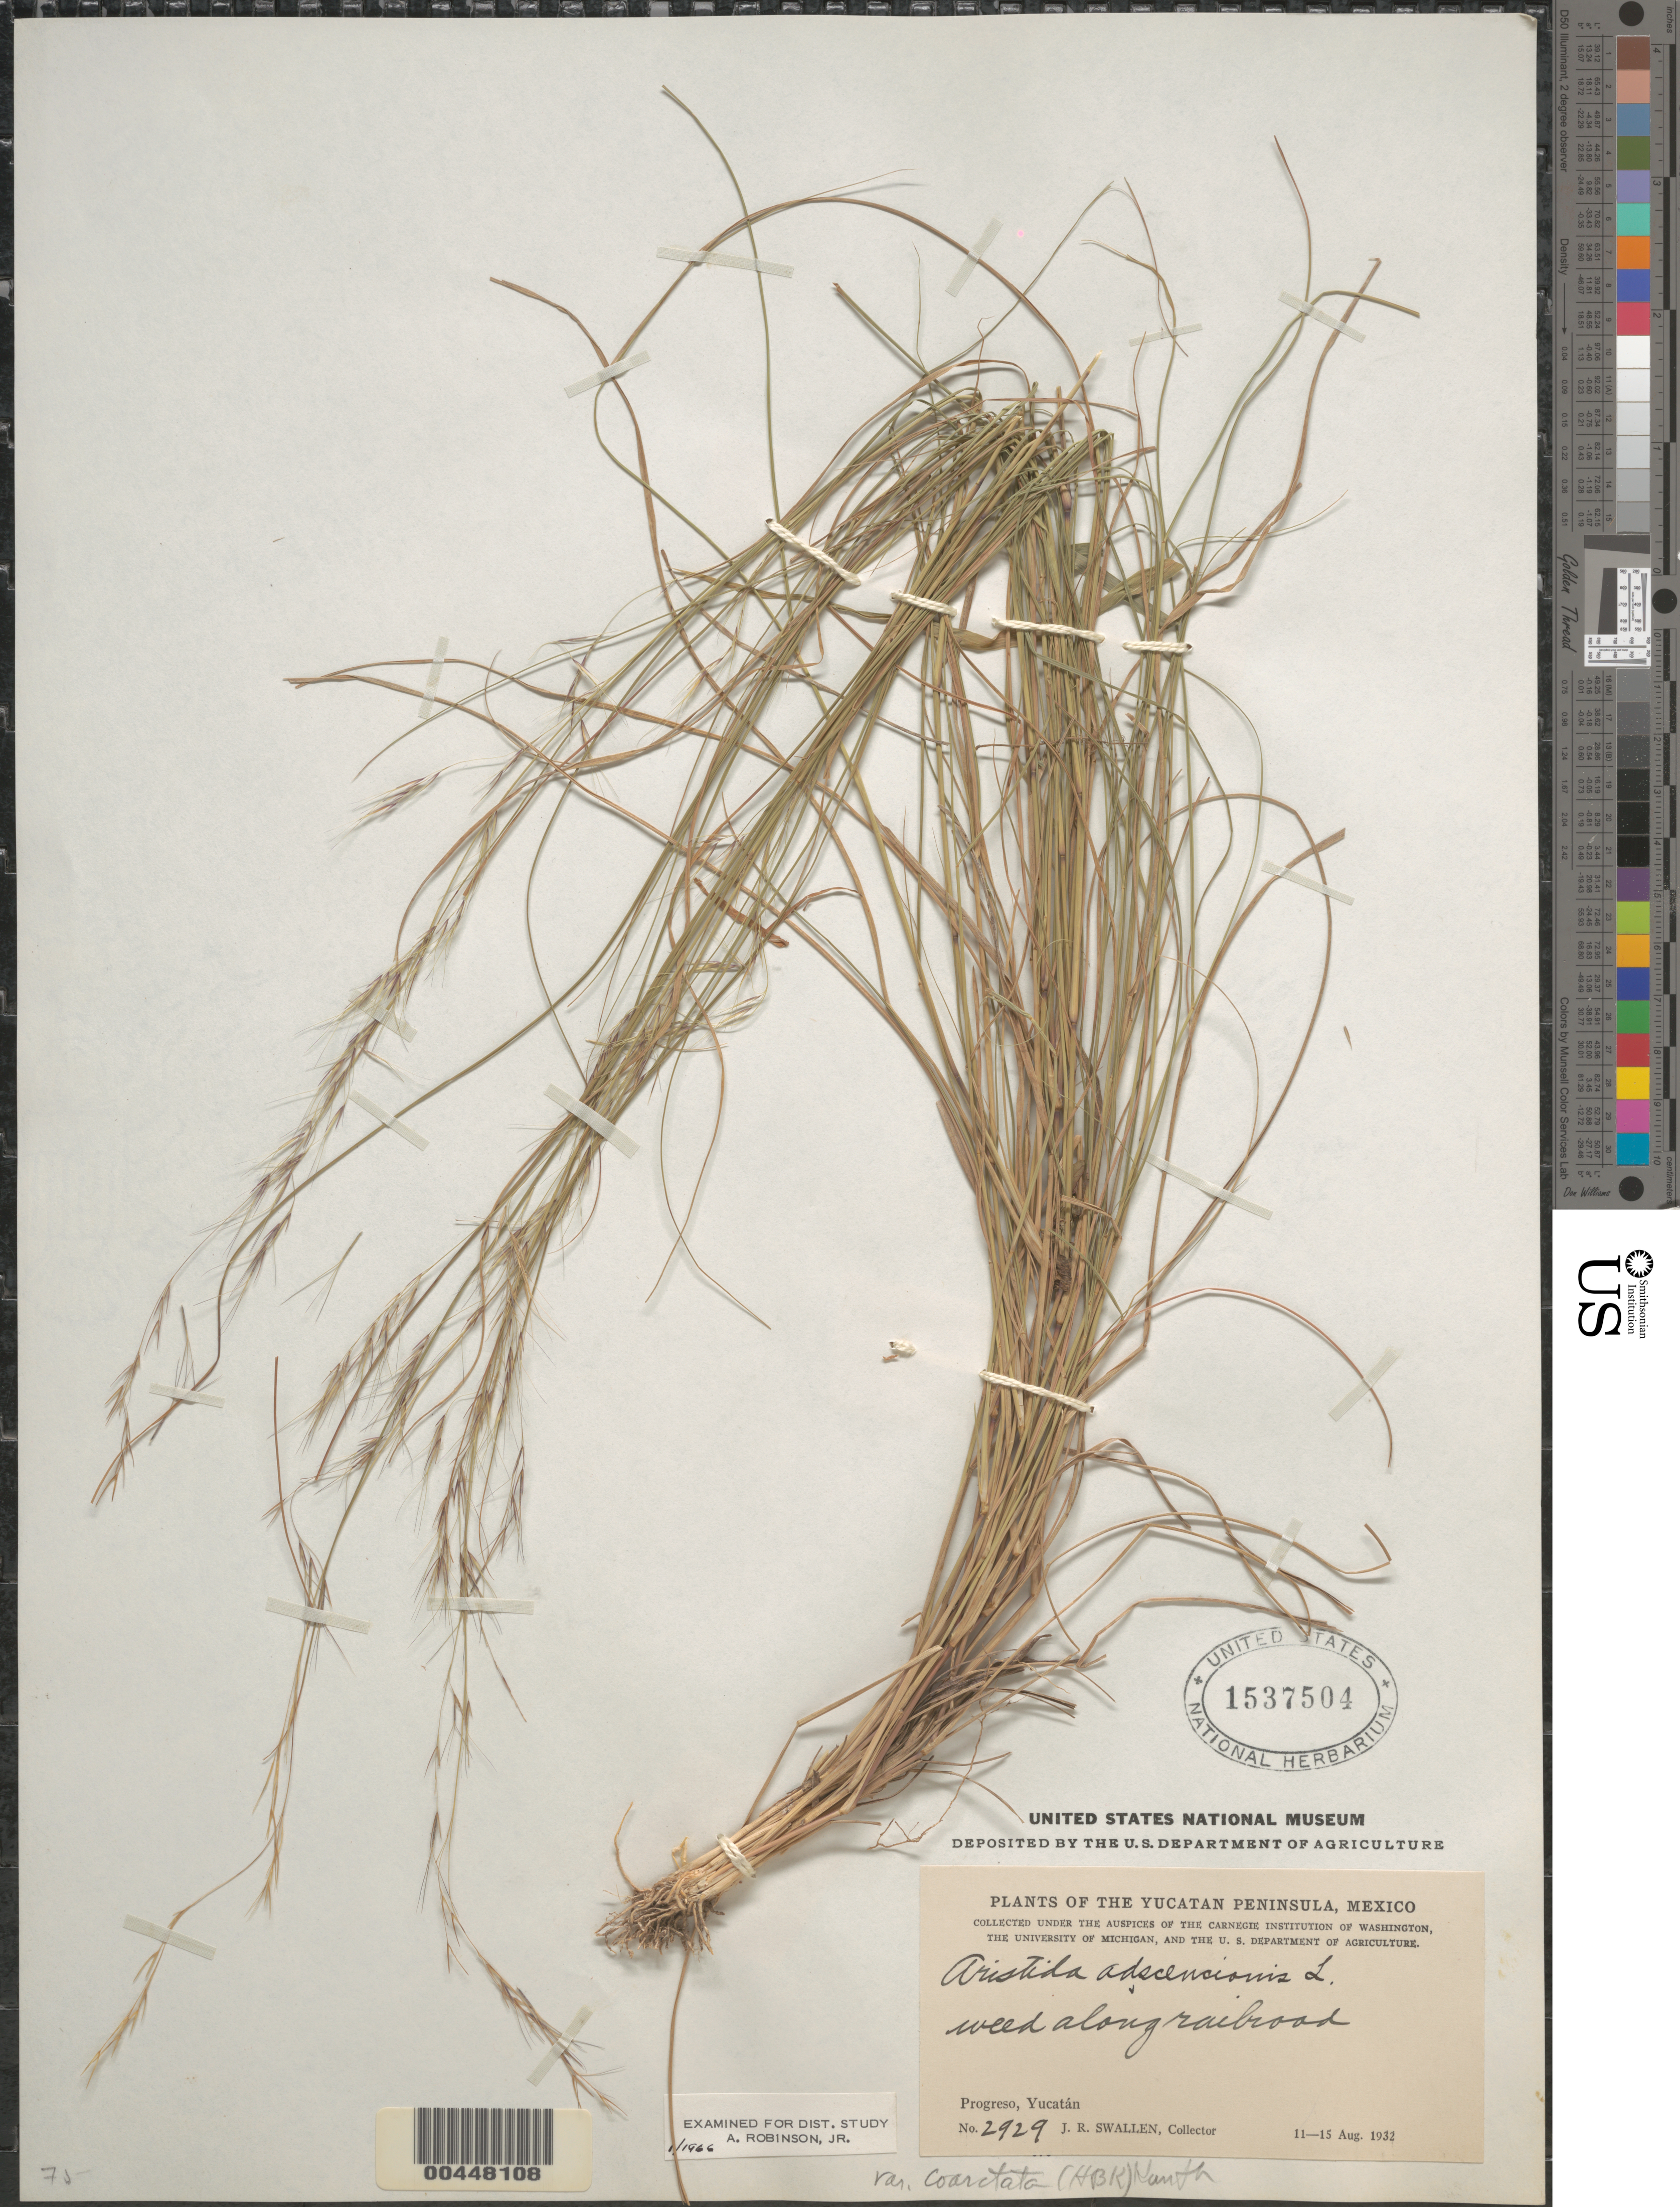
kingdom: Plantae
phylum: Tracheophyta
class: Liliopsida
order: Poales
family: Poaceae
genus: Aristida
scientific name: Aristida adscensionis var. coarctata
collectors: J. R. Swallen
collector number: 2929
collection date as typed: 11 Aug 1932 to 15 Aug 1932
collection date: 1932-08-11/1932-08-15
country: Mexico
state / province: Yucatan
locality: Progreso, along railroad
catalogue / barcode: US 1537504